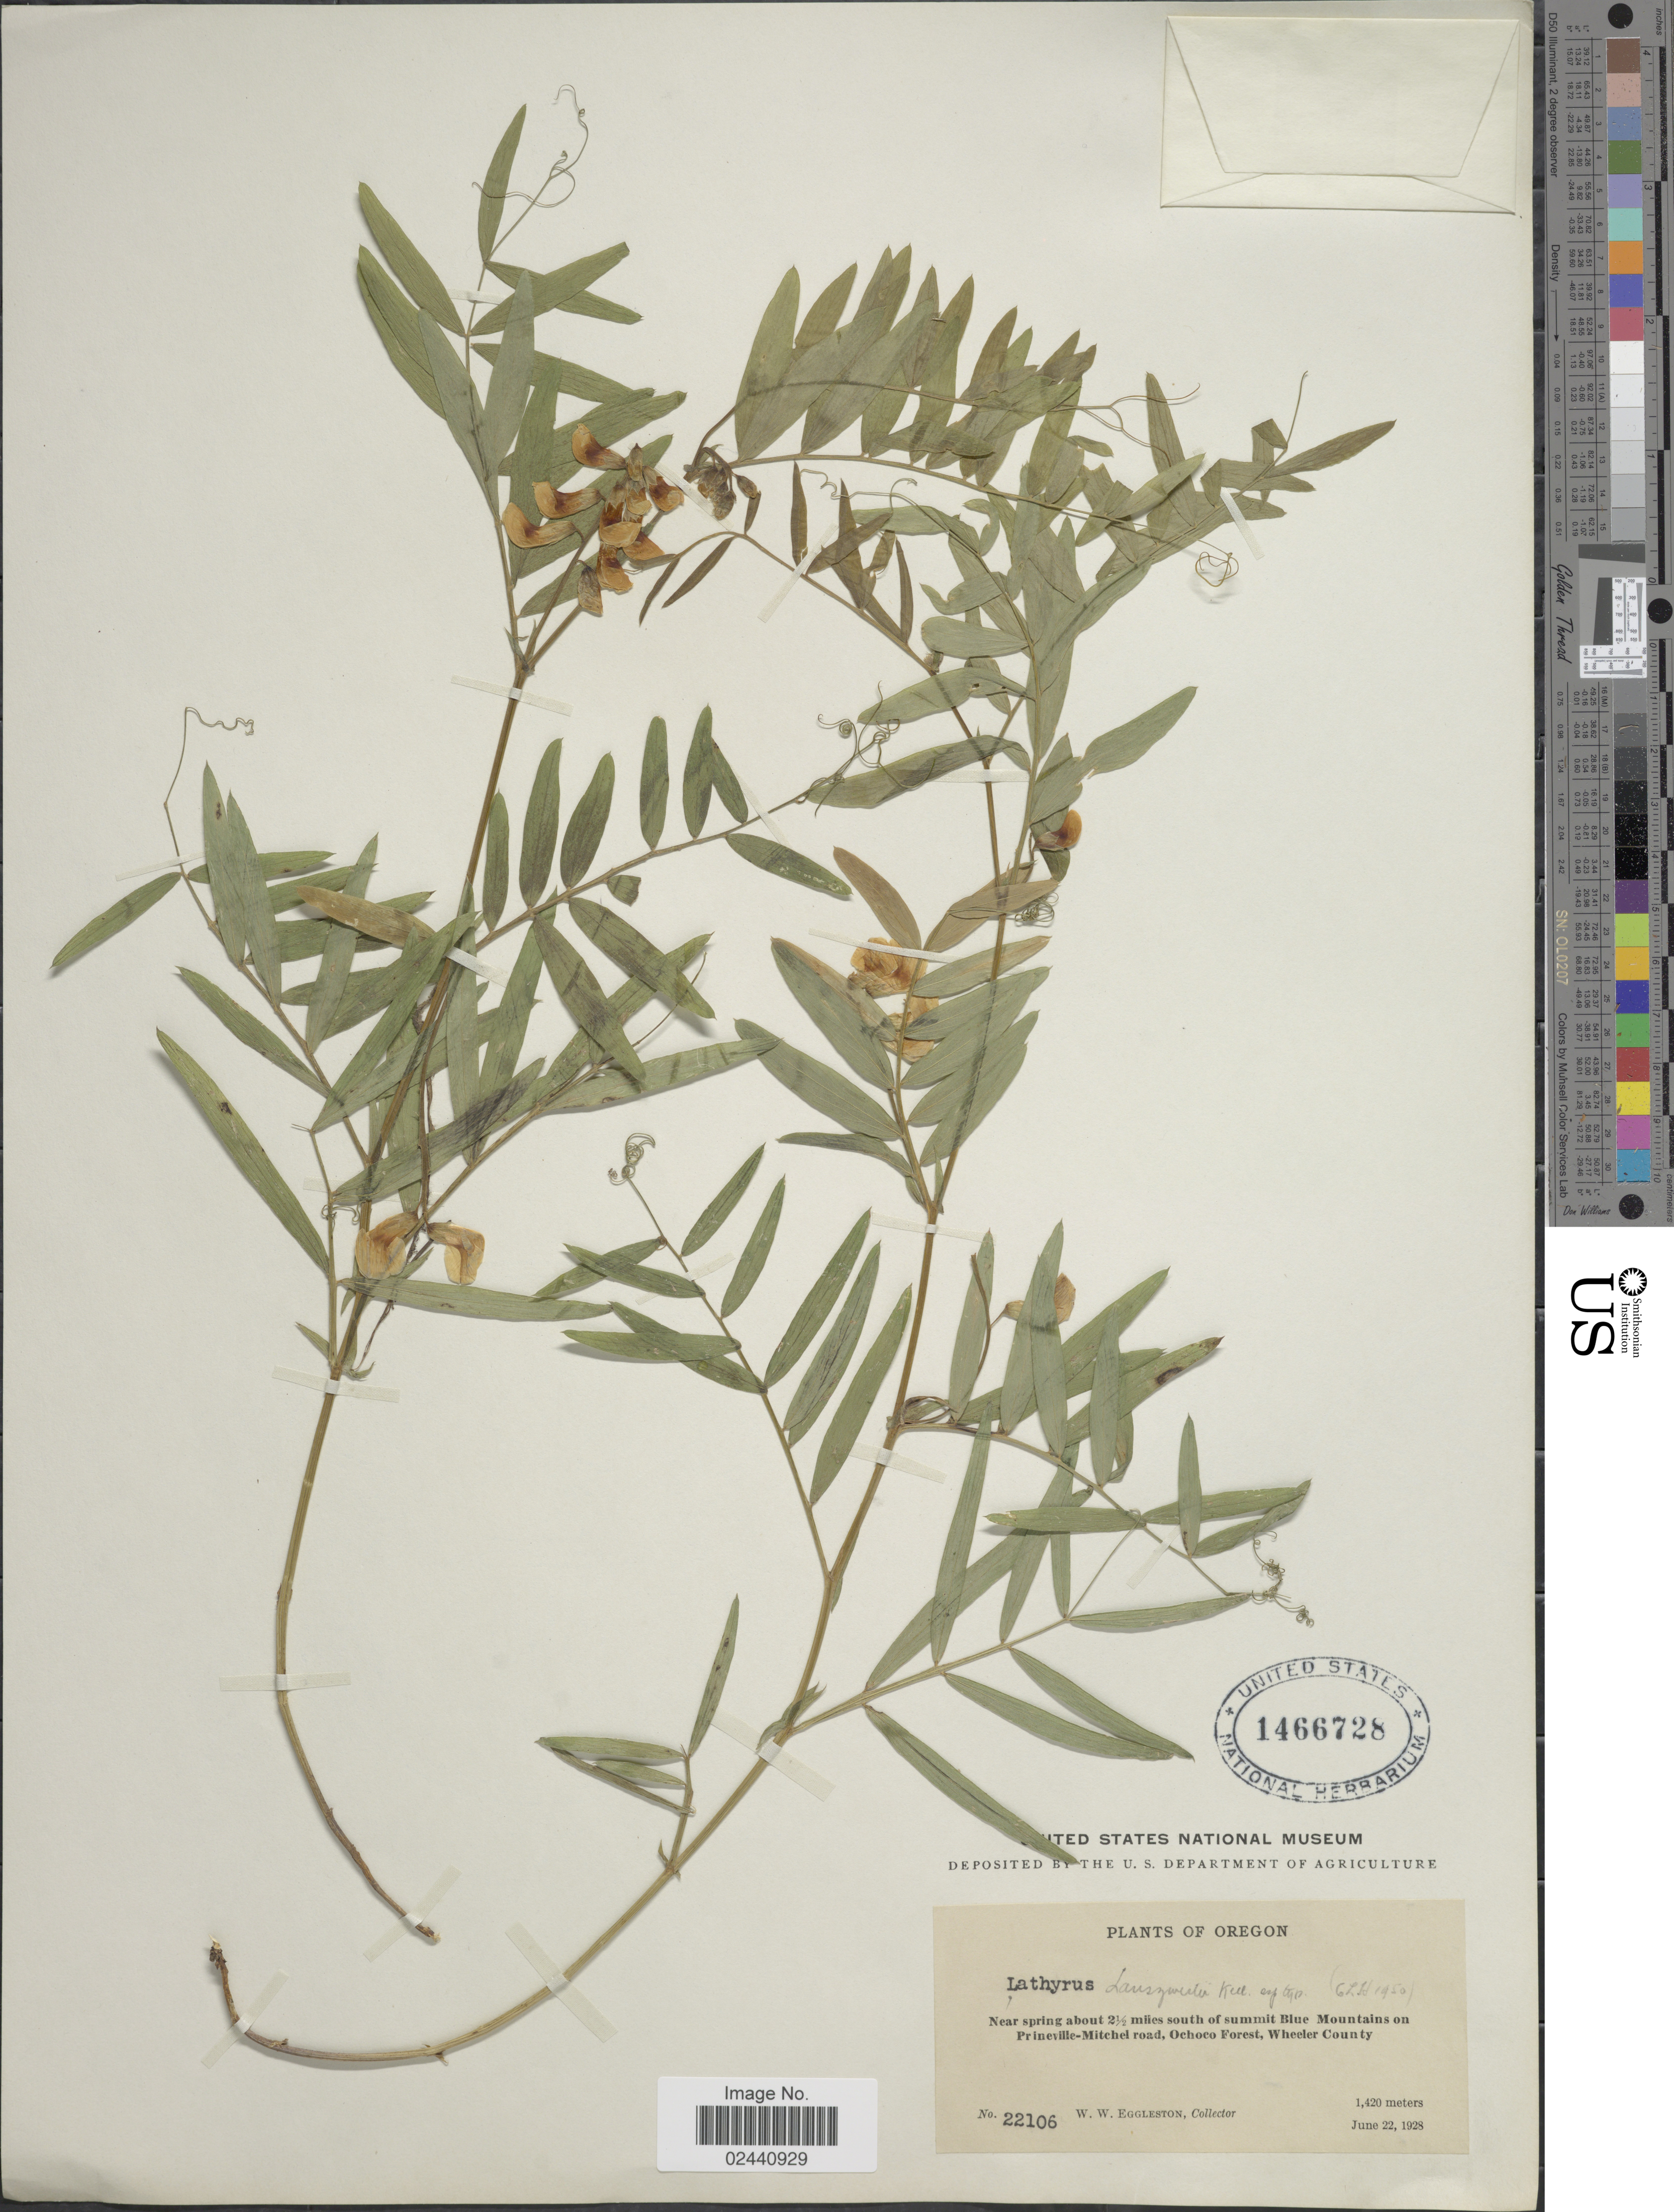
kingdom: Plantae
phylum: Tracheophyta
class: Magnoliopsida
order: Fabales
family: Fabaceae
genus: Lathyrus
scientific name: Lathyrus lanszwertii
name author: Kellogg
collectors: W. W. Eggleston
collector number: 22106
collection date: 1928-06-22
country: United States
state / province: Oregon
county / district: Wheeler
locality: Near Spring about 2½ miles south of summit Blue Mountains on Prineville-Mitchel road, Ochoco Forest,Wheeler County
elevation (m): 1420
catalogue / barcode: US 1466728